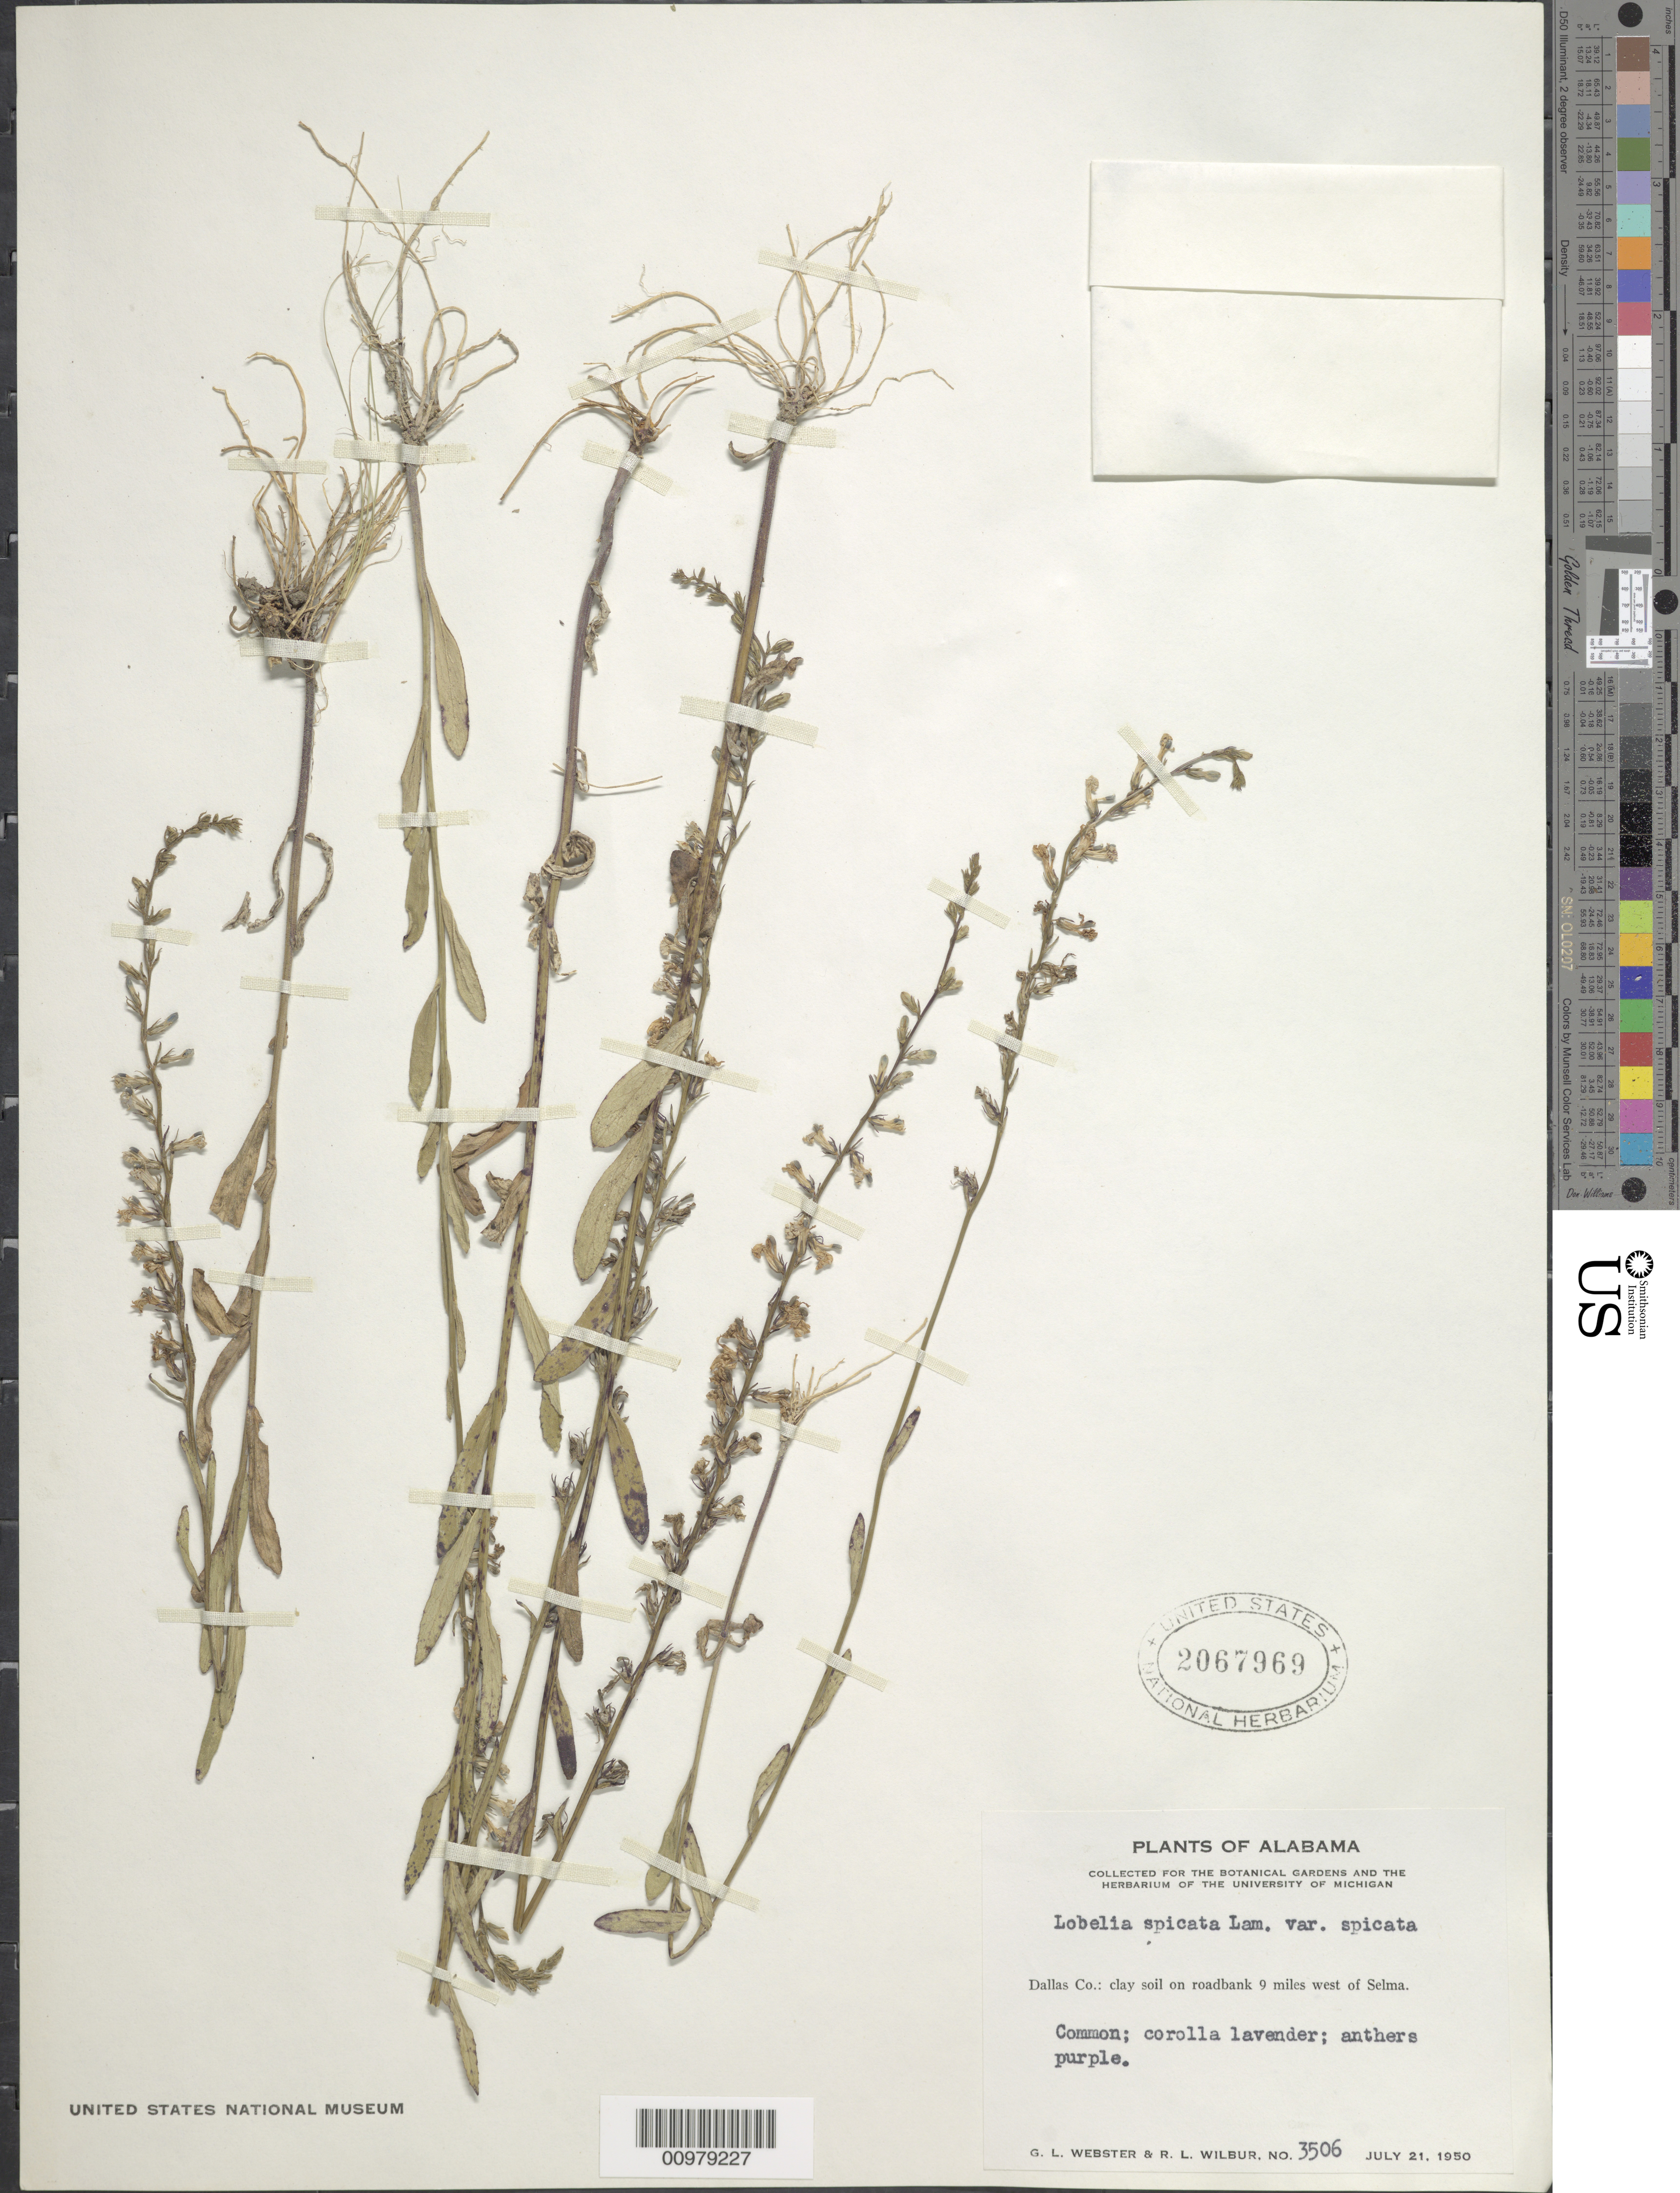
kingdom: Plantae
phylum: Tracheophyta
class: Magnoliopsida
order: Asterales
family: Campanulaceae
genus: Lobelia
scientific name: Lobelia spicata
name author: Lam.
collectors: G. L. Webster & R. L. Wilbur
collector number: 3506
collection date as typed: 21 Jul 1950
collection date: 1950-07-21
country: United States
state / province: Alabama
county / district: Dallas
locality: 9 miles west of Selma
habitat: clay soil on roadbank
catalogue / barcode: US 2067969